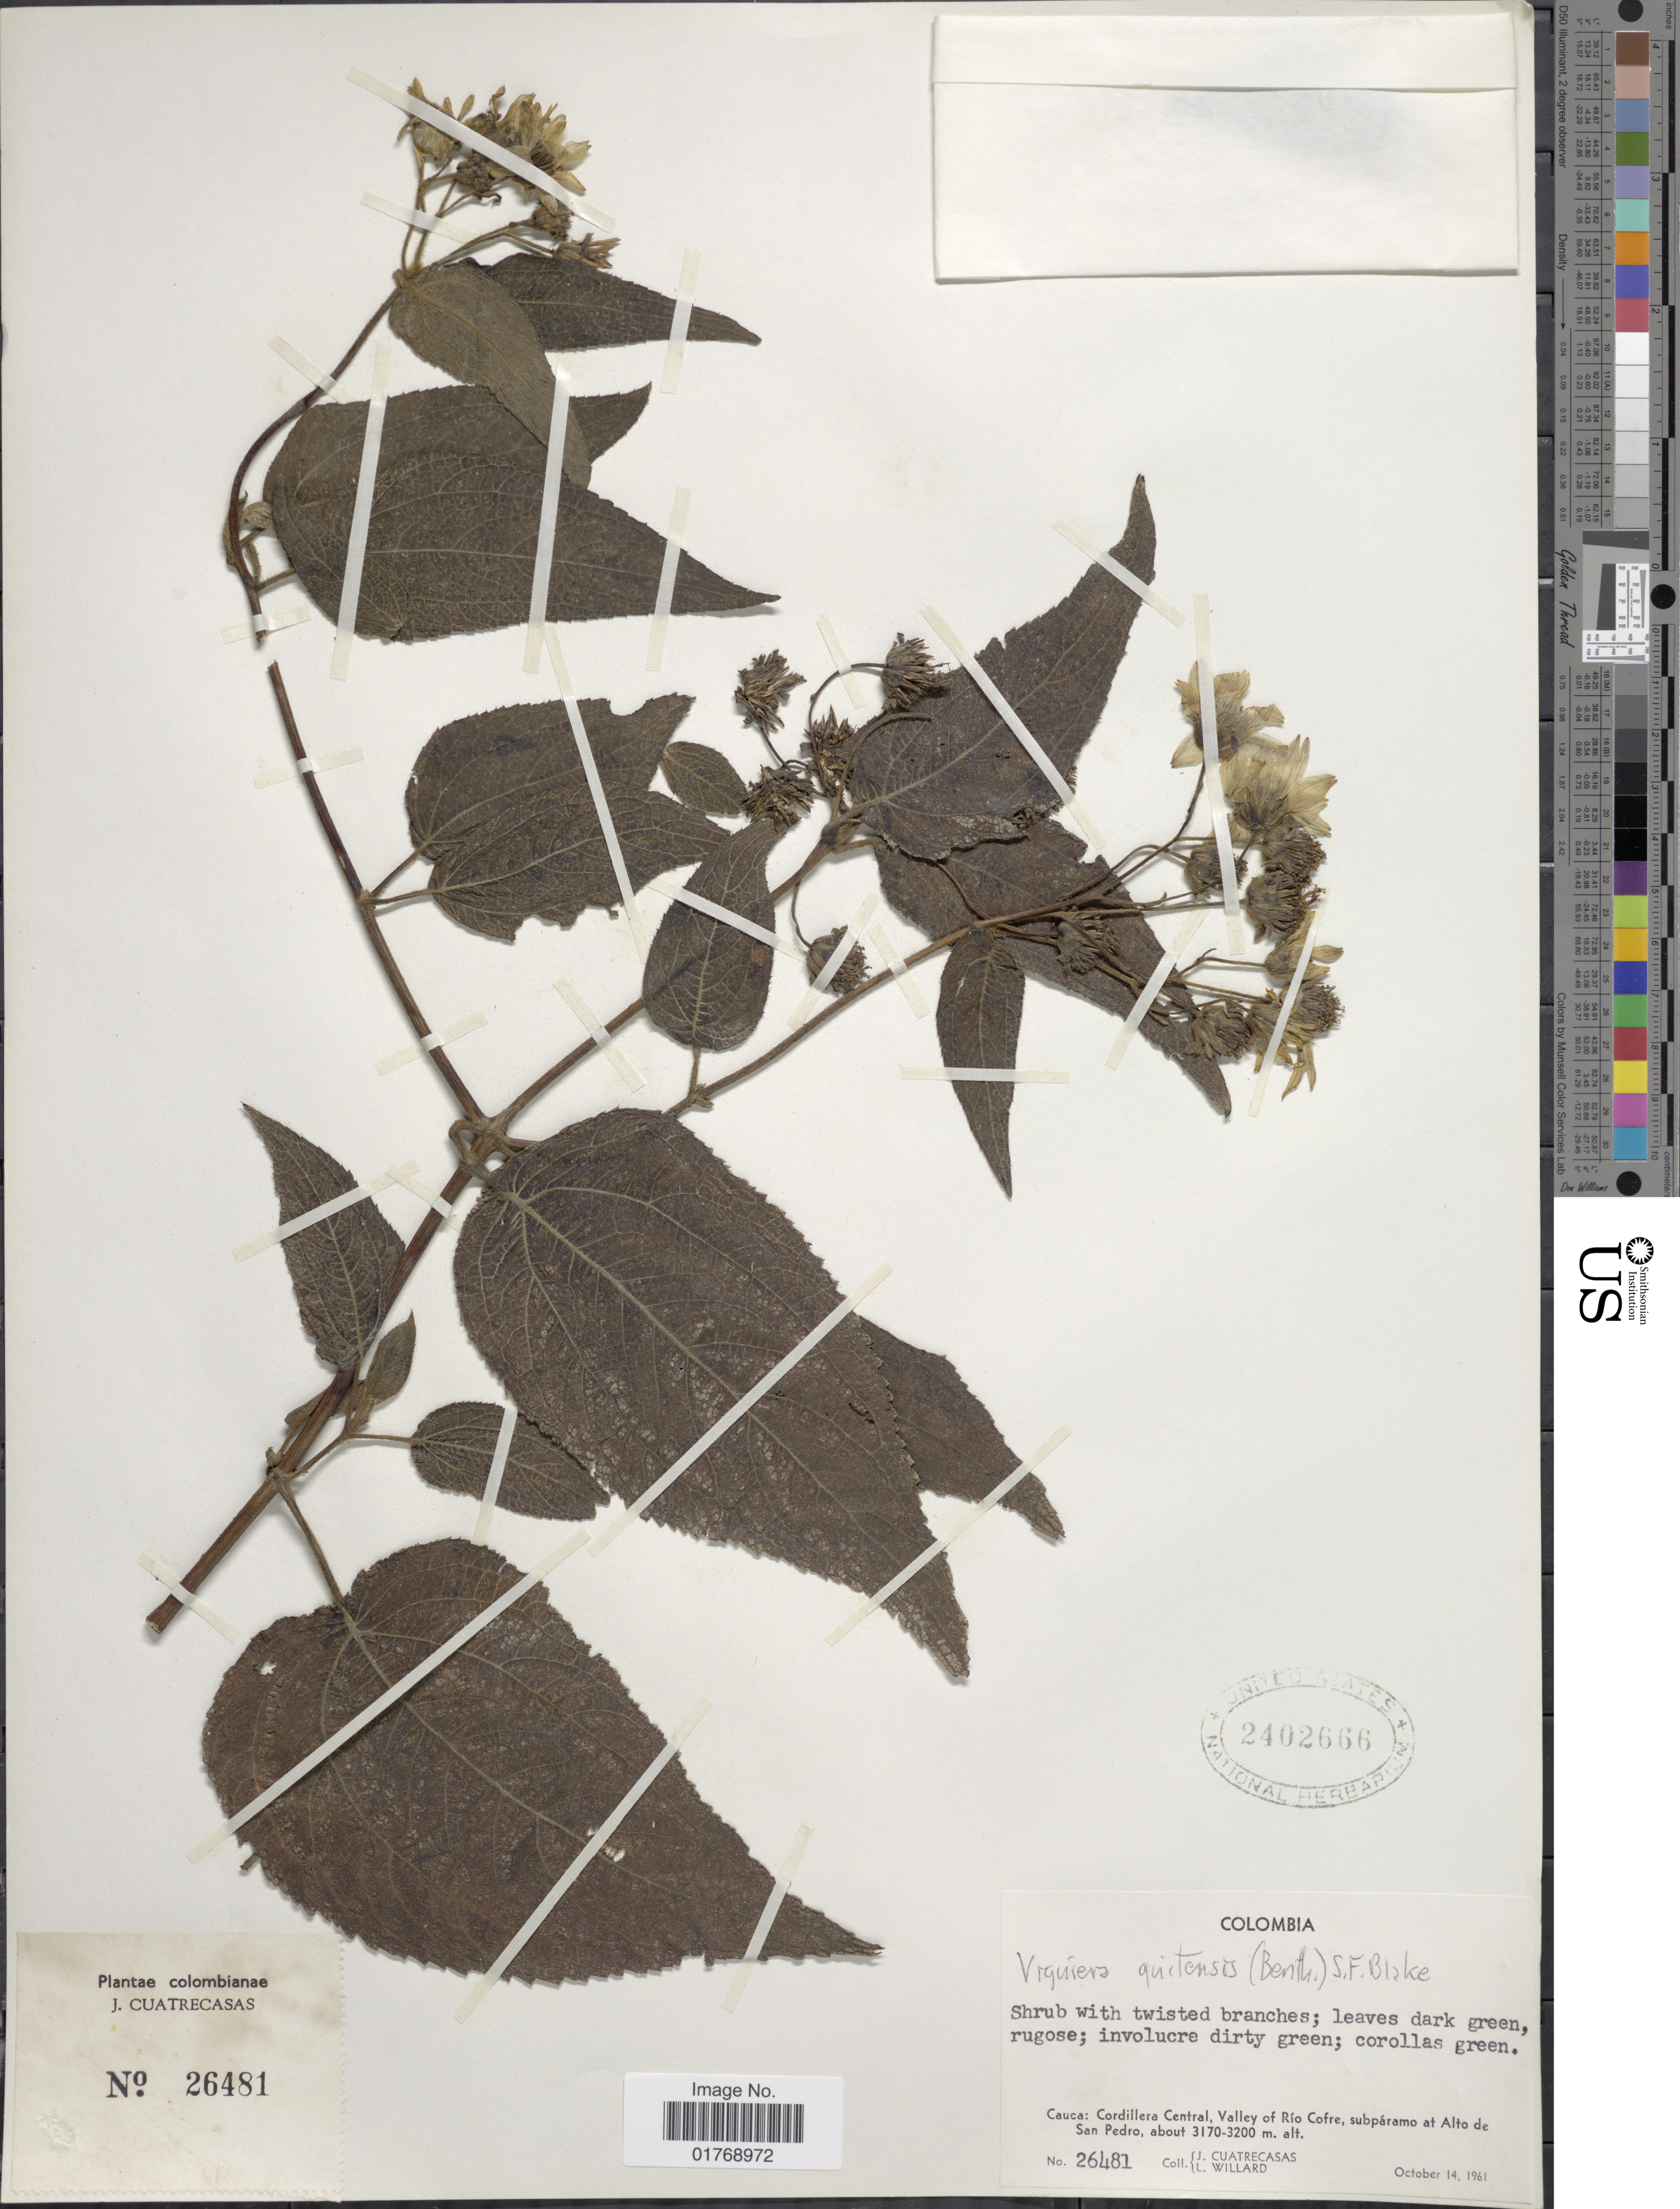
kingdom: Plantae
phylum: Tracheophyta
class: Magnoliopsida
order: Asterales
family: Asteraceae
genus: Viguiera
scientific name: Viguiera quitensis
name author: (Benth.) S.F. Blake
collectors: J. Cuatrecasas & L. Willard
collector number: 26481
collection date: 1961-10-14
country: Colombia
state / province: Cauca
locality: Cauca: Cordillera Central, Valley of Río Cofre, subpáramo at Alto de San Pedro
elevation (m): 3170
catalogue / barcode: US 2402666